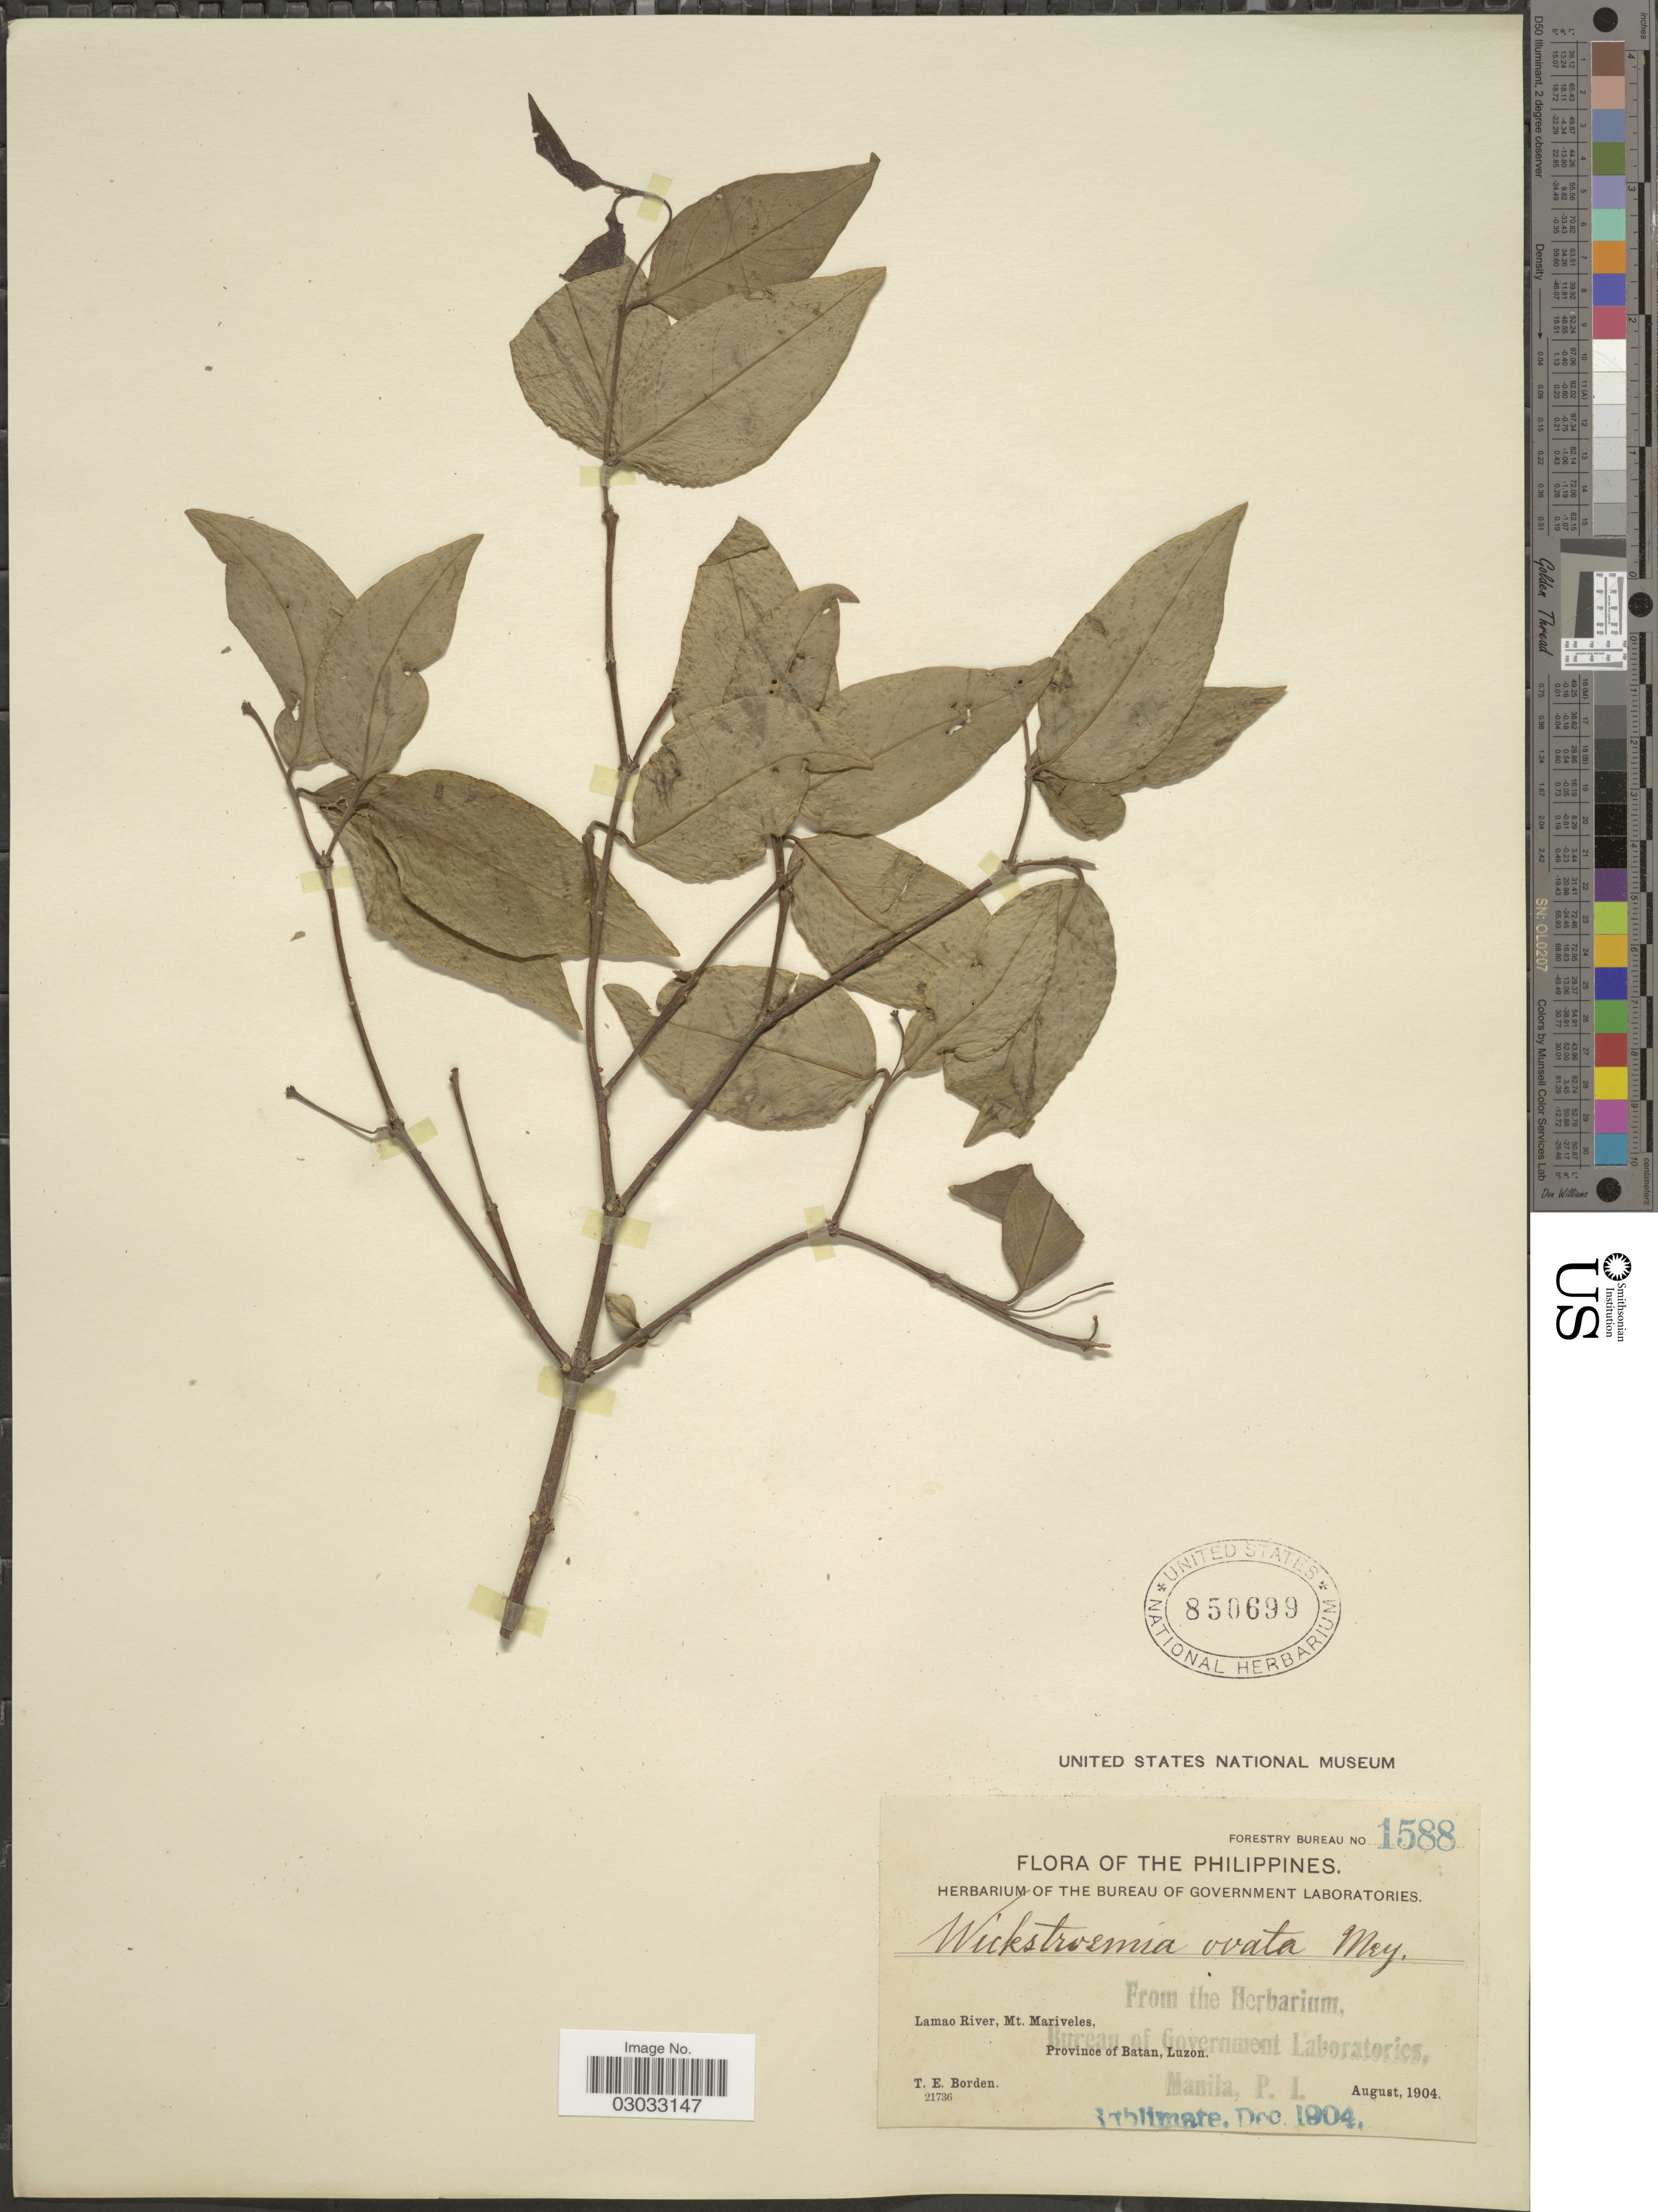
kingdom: Plantae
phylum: Tracheophyta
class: Magnoliopsida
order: Malvales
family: Thymelaeaceae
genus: Wikstroemia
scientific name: Wikstroemia ovata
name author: C.A. Mey.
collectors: T. E. Borden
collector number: Forestry Bureau 1588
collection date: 1904-08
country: Philippines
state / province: Cagayan Valley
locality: Lamao River, Mt. Mariveles, Province of Bataan, Luzon.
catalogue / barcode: US 850699